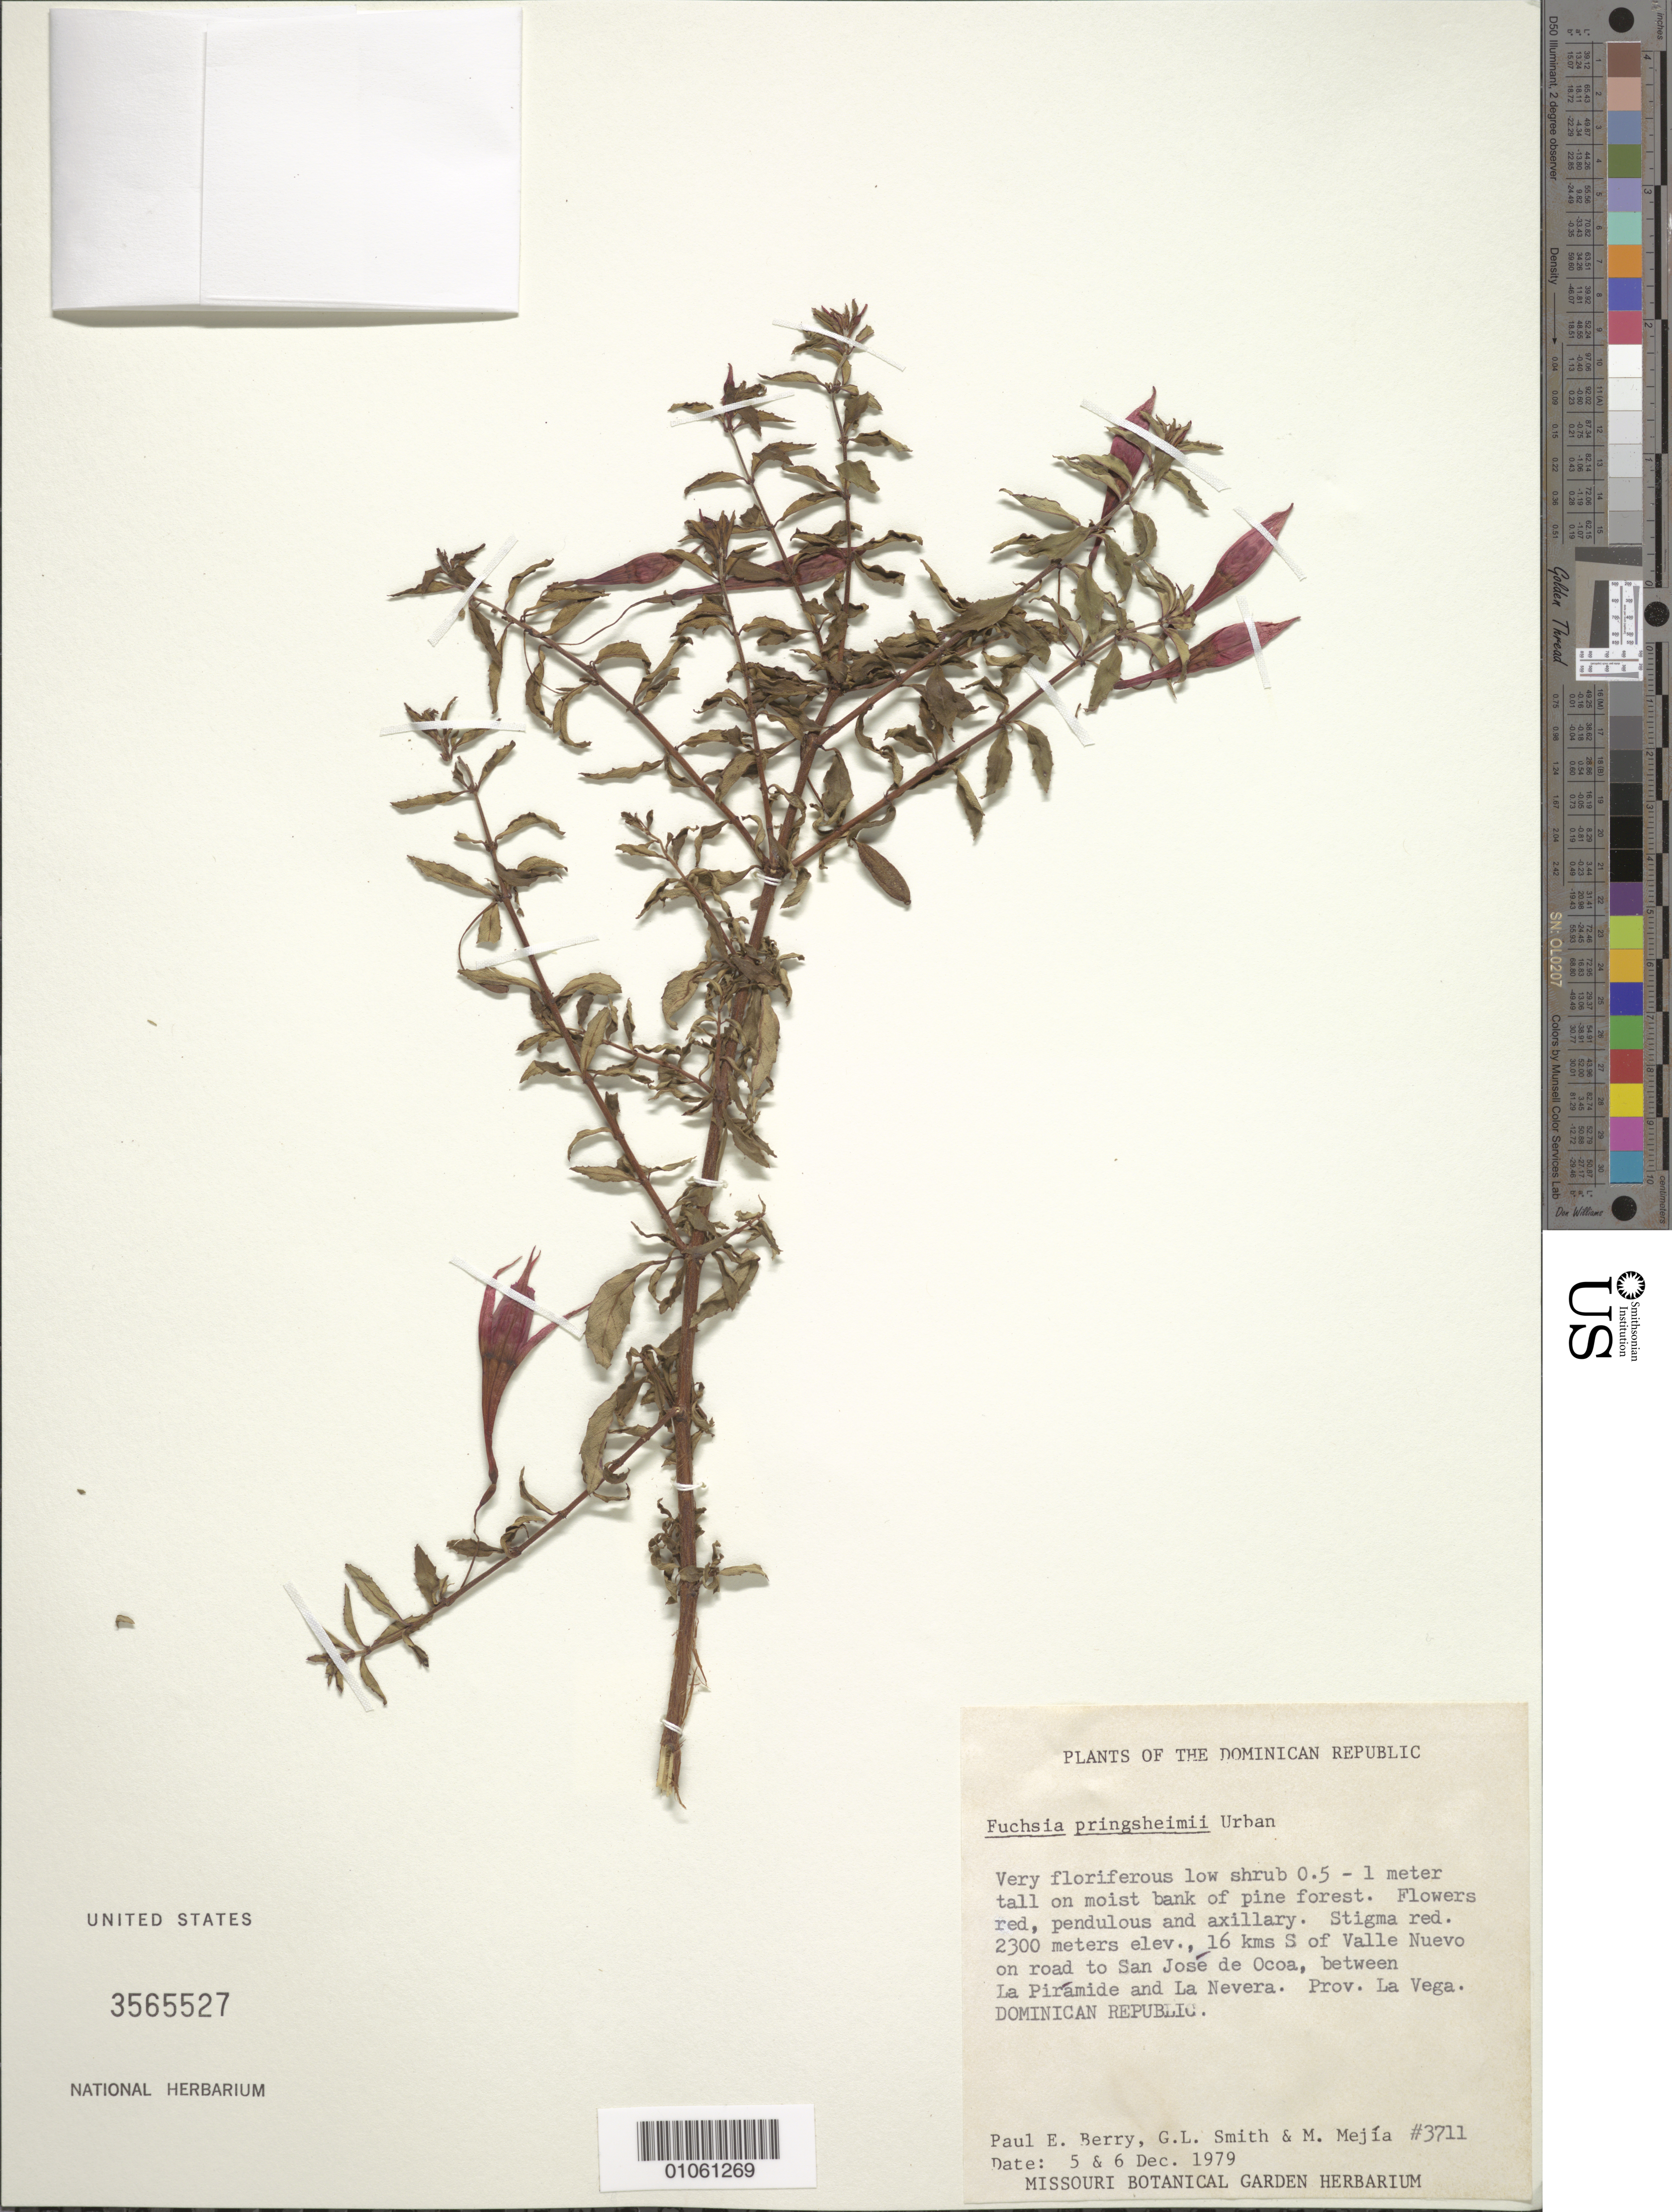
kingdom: Plantae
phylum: Tracheophyta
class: Magnoliopsida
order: Myrtales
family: Onagraceae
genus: Fuchsia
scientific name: Fuchsia pringsheimii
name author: Urb.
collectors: P. E. Berry, G. L. Smith & M. Mejia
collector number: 3711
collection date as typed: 05 Dec 1979 and 06 Dec 1979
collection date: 1979-12-05,1979-12-06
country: Dominican Republic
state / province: La Vega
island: Hispaniola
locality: Valle Nuevo, 16 km S on road to San José de Ocoa, between La Pirámide and La Nevera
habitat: On moist bank of pine forest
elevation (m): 2300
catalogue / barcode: US 3565527